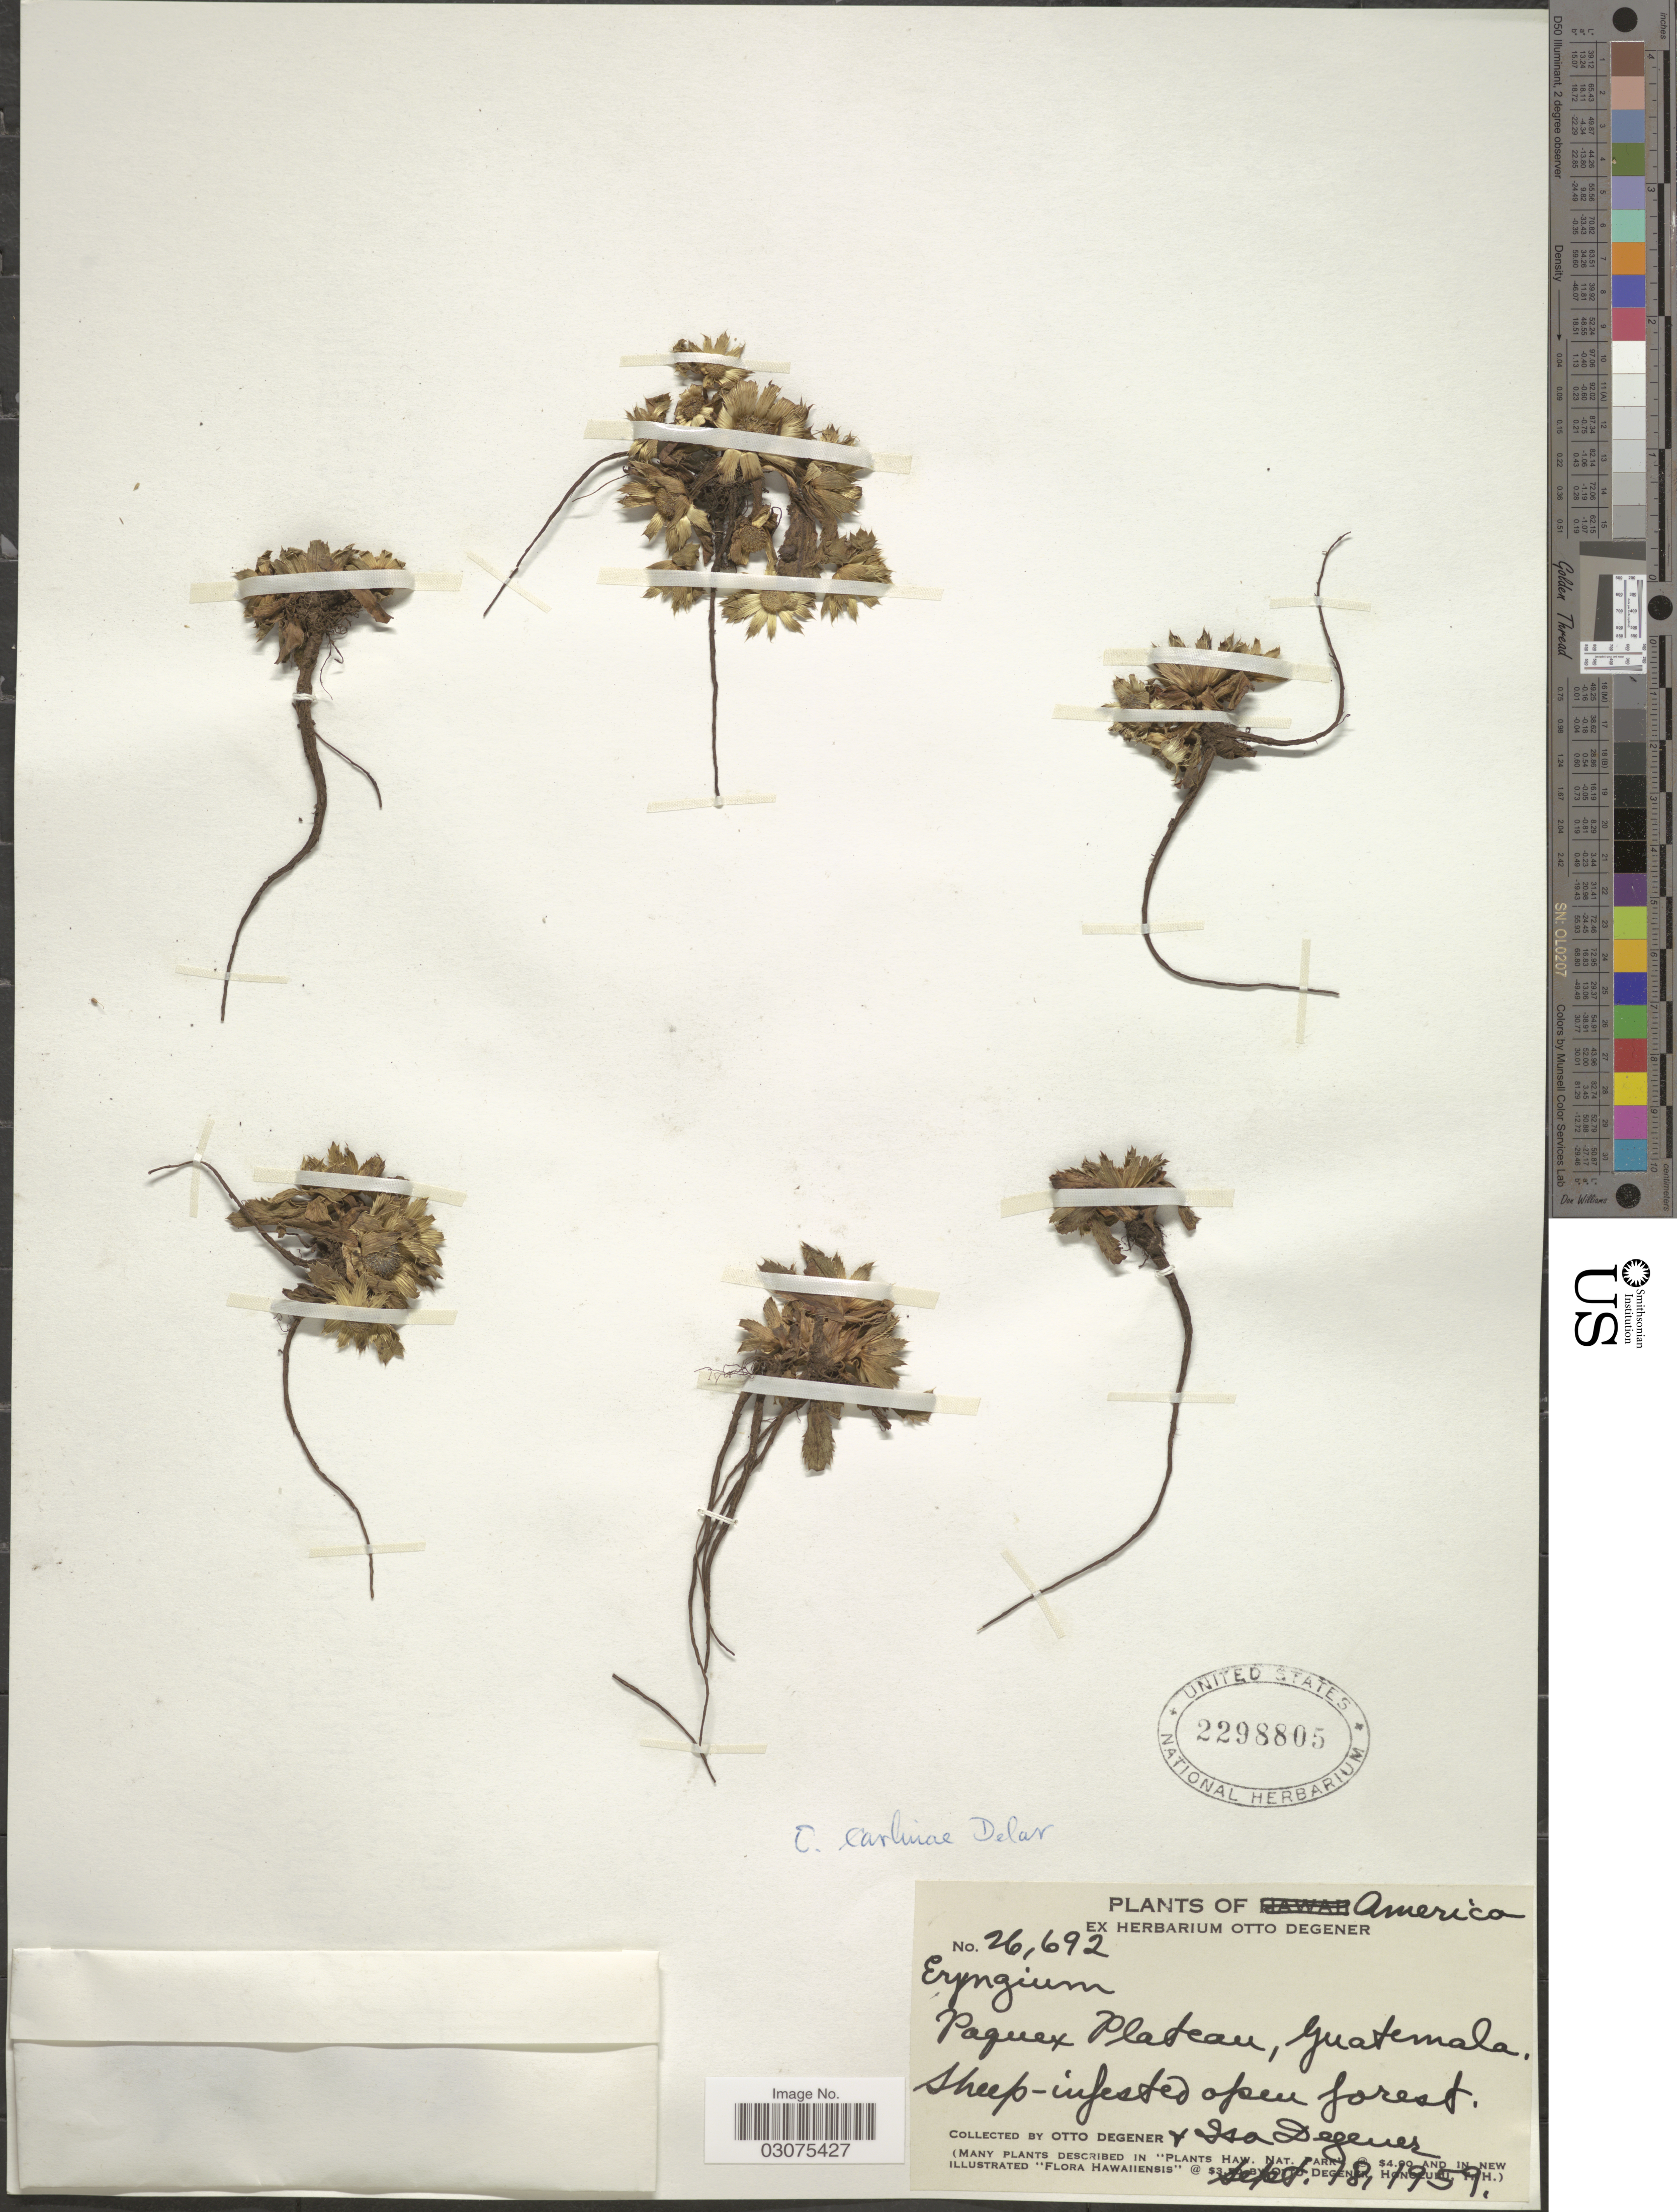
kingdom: Plantae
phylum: Tracheophyta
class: Magnoliopsida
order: Apiales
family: Apiaceae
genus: Eryngium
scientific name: Eryngium carlinae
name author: F. Delaroche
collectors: O. Degener & I. Degener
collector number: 26692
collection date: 1959-09-18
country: Guatemala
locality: Paquex Plateau.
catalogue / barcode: US 2298805